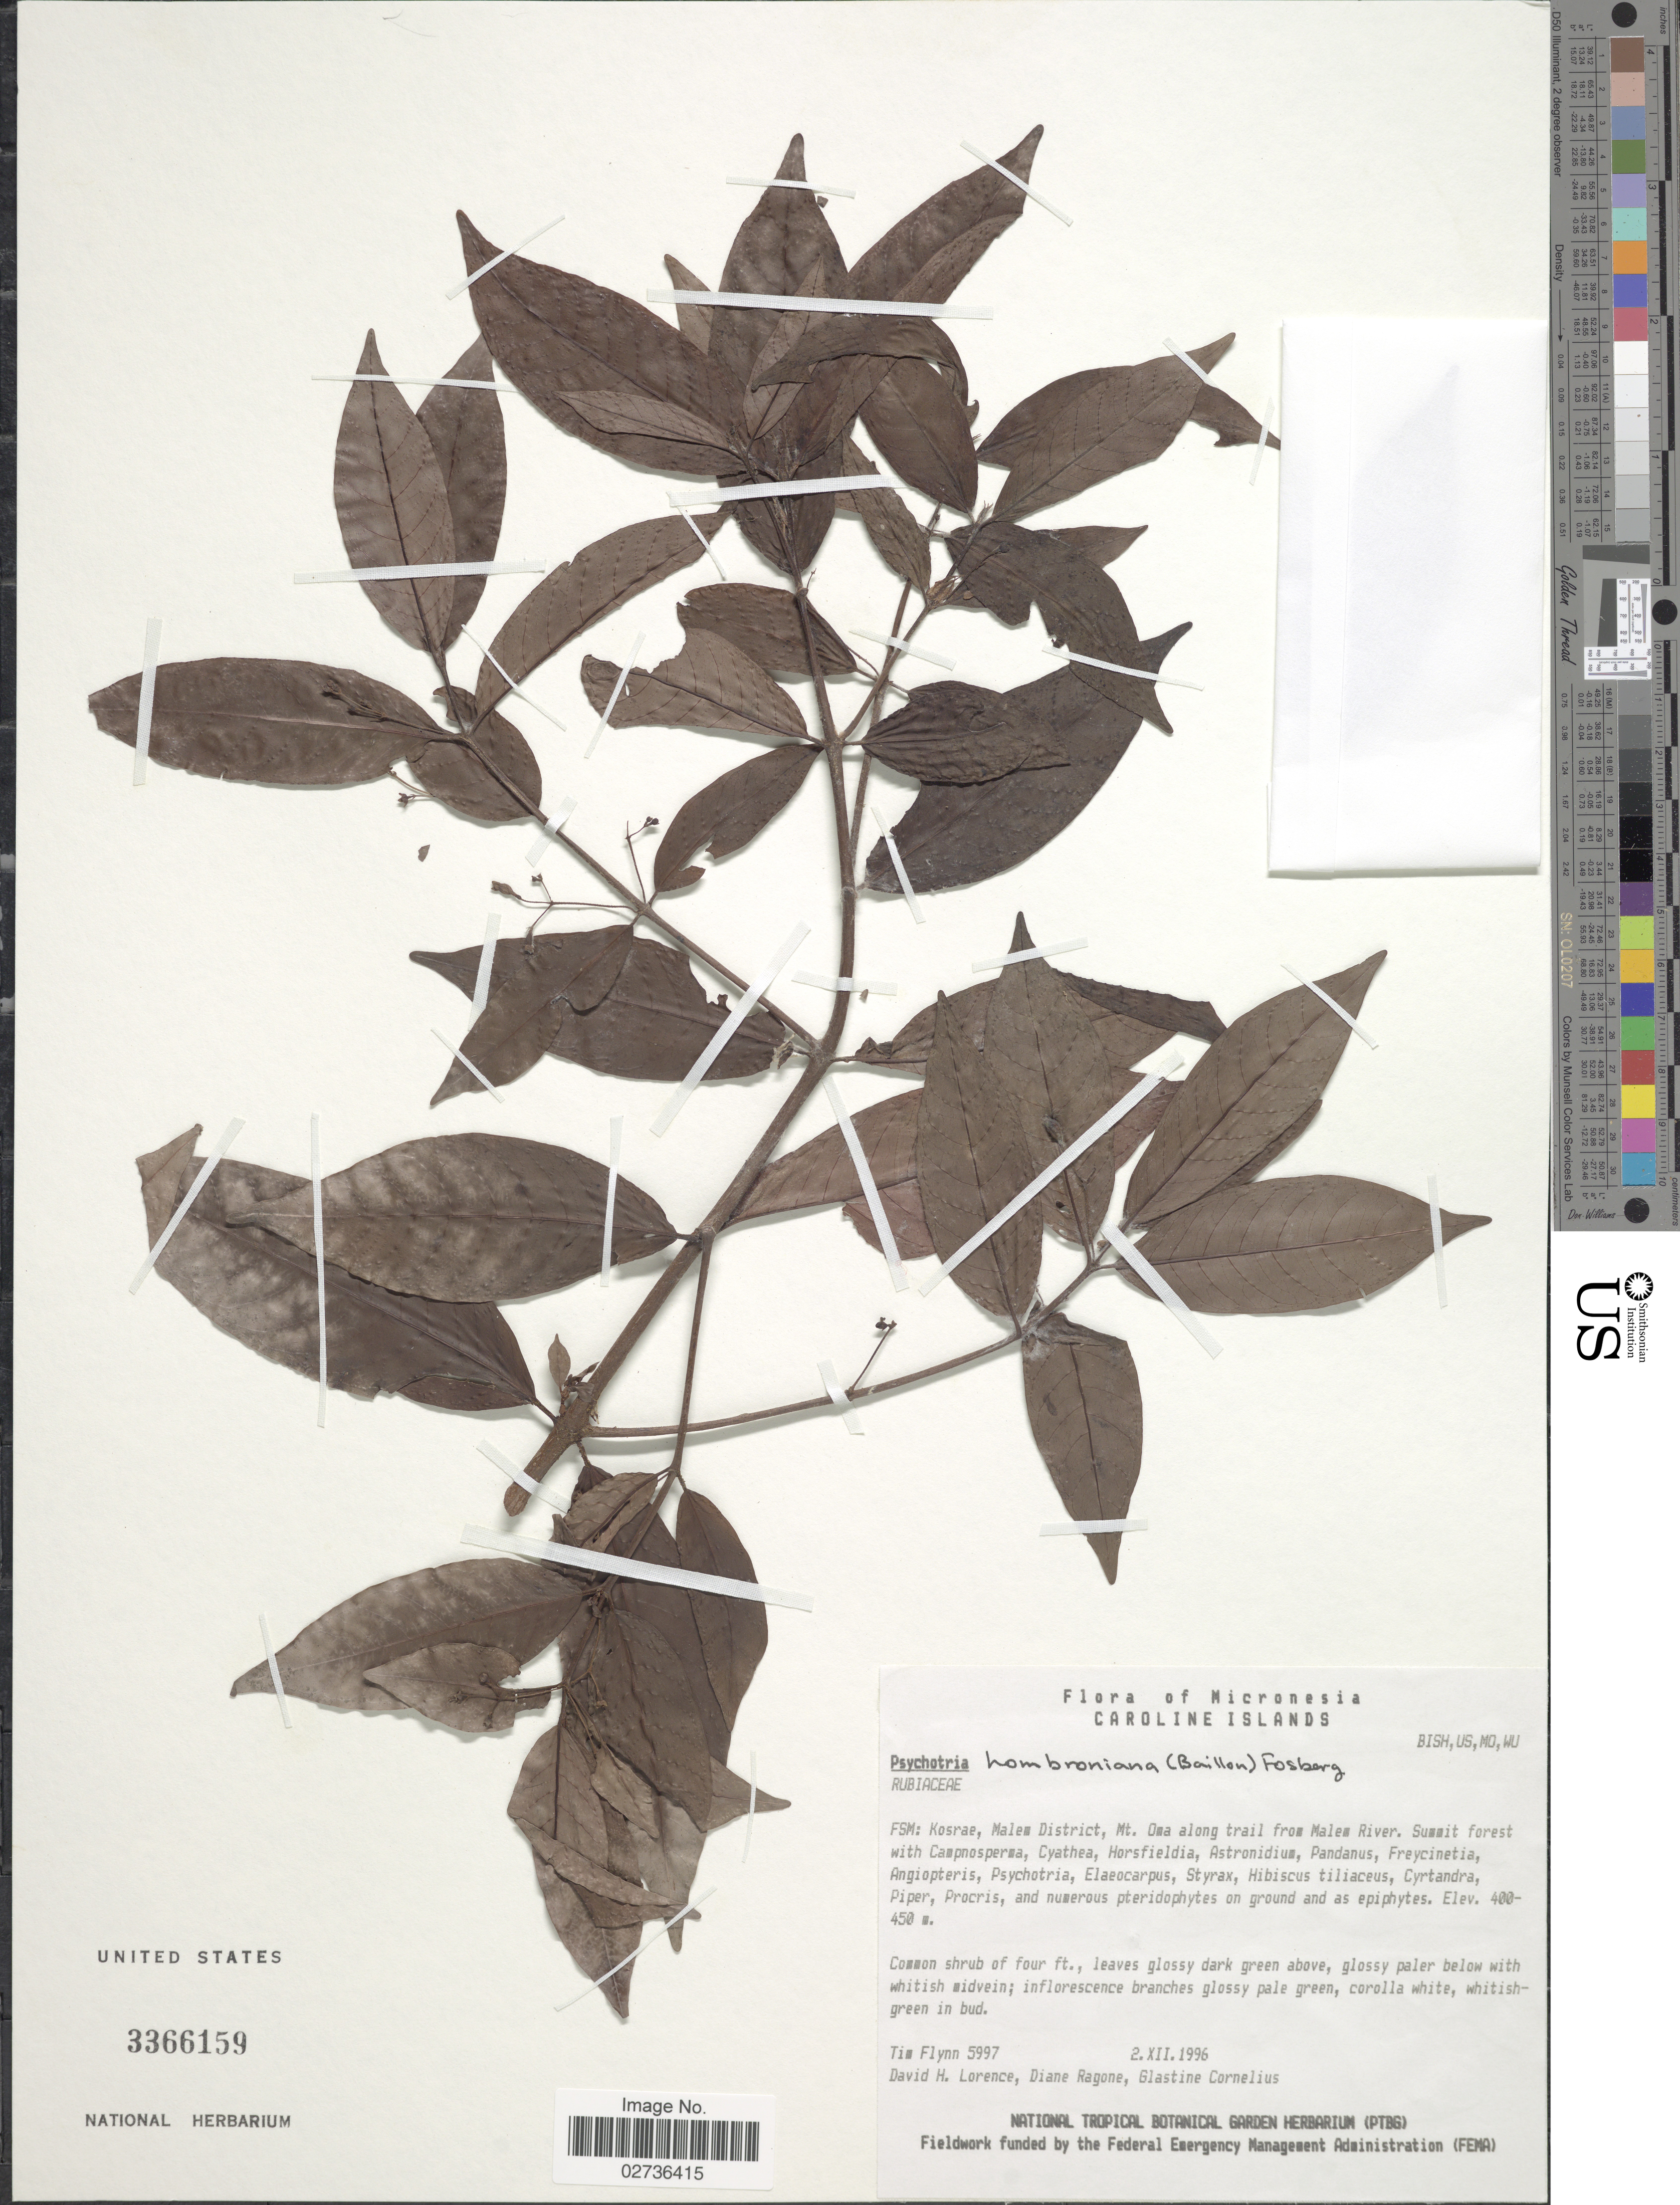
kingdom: Plantae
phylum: Tracheophyta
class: Magnoliopsida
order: Gentianales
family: Rubiaceae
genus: Psychotria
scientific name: Psychotria hombroniana var. squarrosa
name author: (Valeton) Fosberg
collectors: T. Flynn, D. Lorence, D. Ragone & G. Cornelius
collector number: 5997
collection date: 1996-12-02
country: Micronesia, Federated States of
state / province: Kosrae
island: Kosrae [Kusaie]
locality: FSM: Kosrae, Malem District, Mt. Oma along trail from Malem River, Summit forest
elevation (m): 400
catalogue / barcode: US 3366159